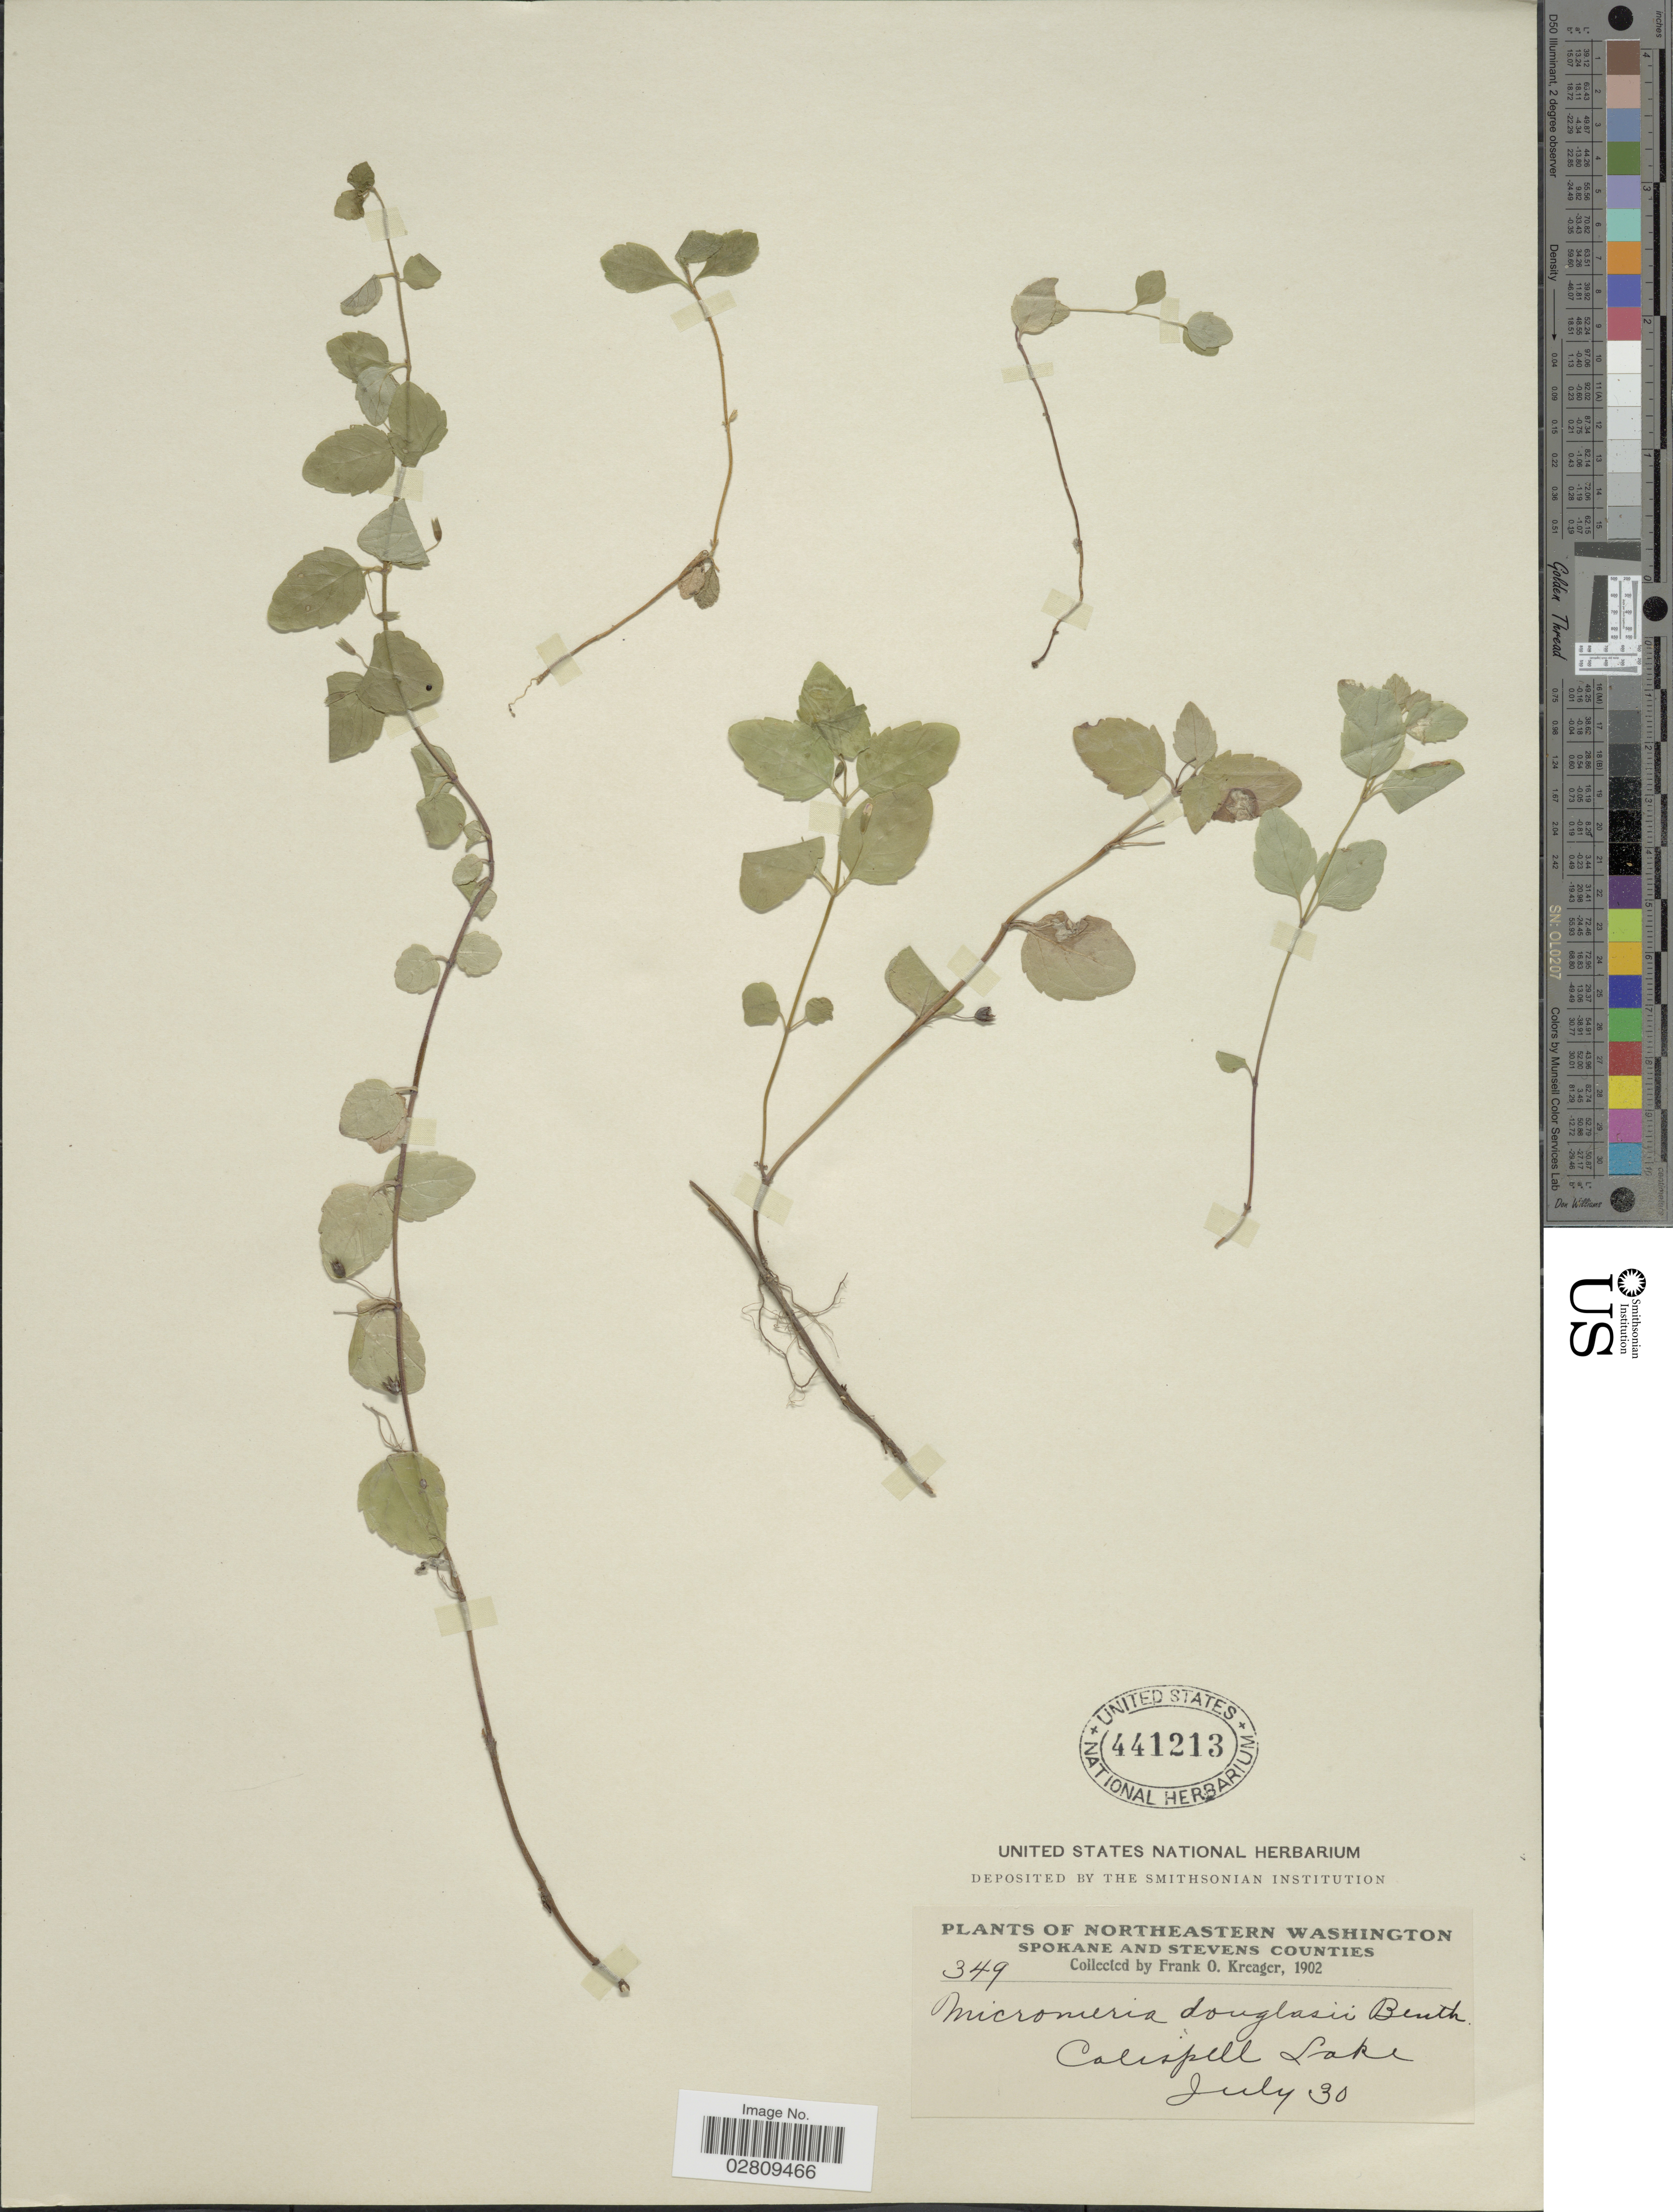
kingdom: Plantae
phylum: Tracheophyta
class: Magnoliopsida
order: Lamiales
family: Lamiaceae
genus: Micromeria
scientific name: Micromeria douglasii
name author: Benth.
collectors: F. Kreager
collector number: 349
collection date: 1902-07-30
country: United States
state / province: Washington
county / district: Spokane / Stevens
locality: Northeastern Washington. Spokane and Stevens Counties. Calispell Lake.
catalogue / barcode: US 441213